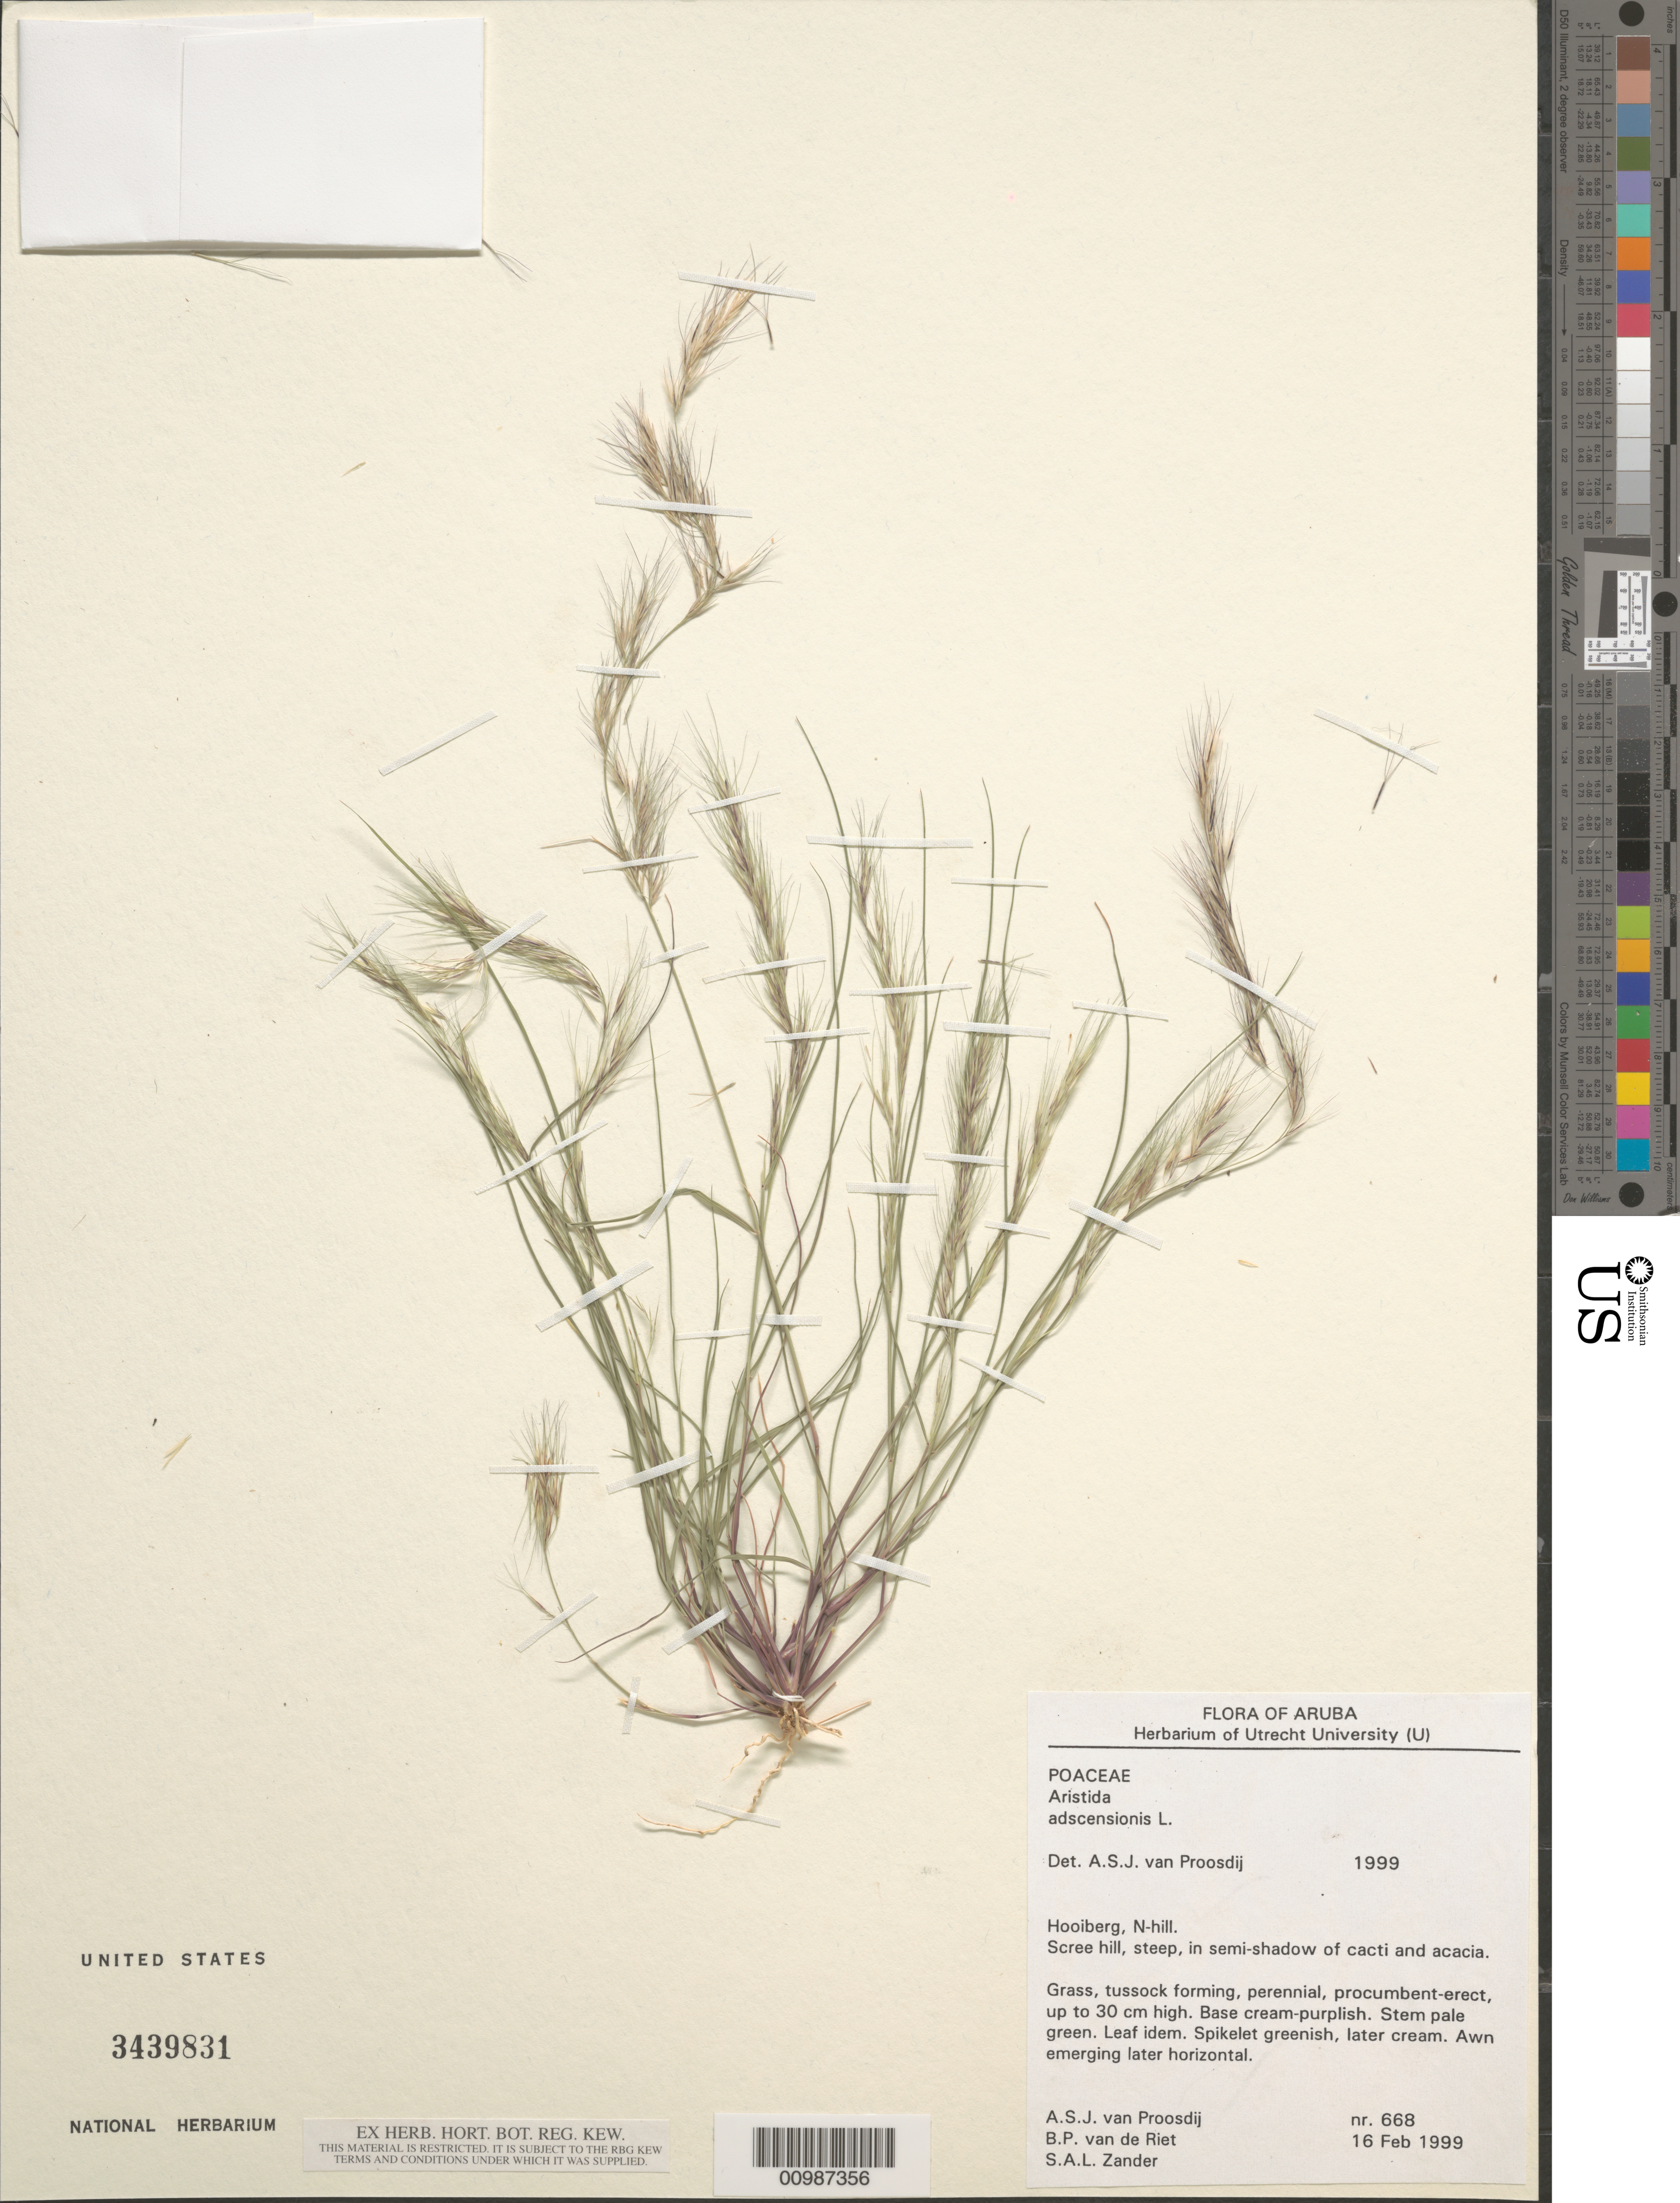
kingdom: Plantae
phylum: Tracheophyta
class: Liliopsida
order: Poales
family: Poaceae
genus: Aristida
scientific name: Aristida adscensionis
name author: L.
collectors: A. Proosdij, B. Riet & S. Zander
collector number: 668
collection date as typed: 16 Feb 1999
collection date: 1999-02-16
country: Aruba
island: Aruba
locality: Hooiberg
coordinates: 0 N, 0 E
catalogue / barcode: US 3439831